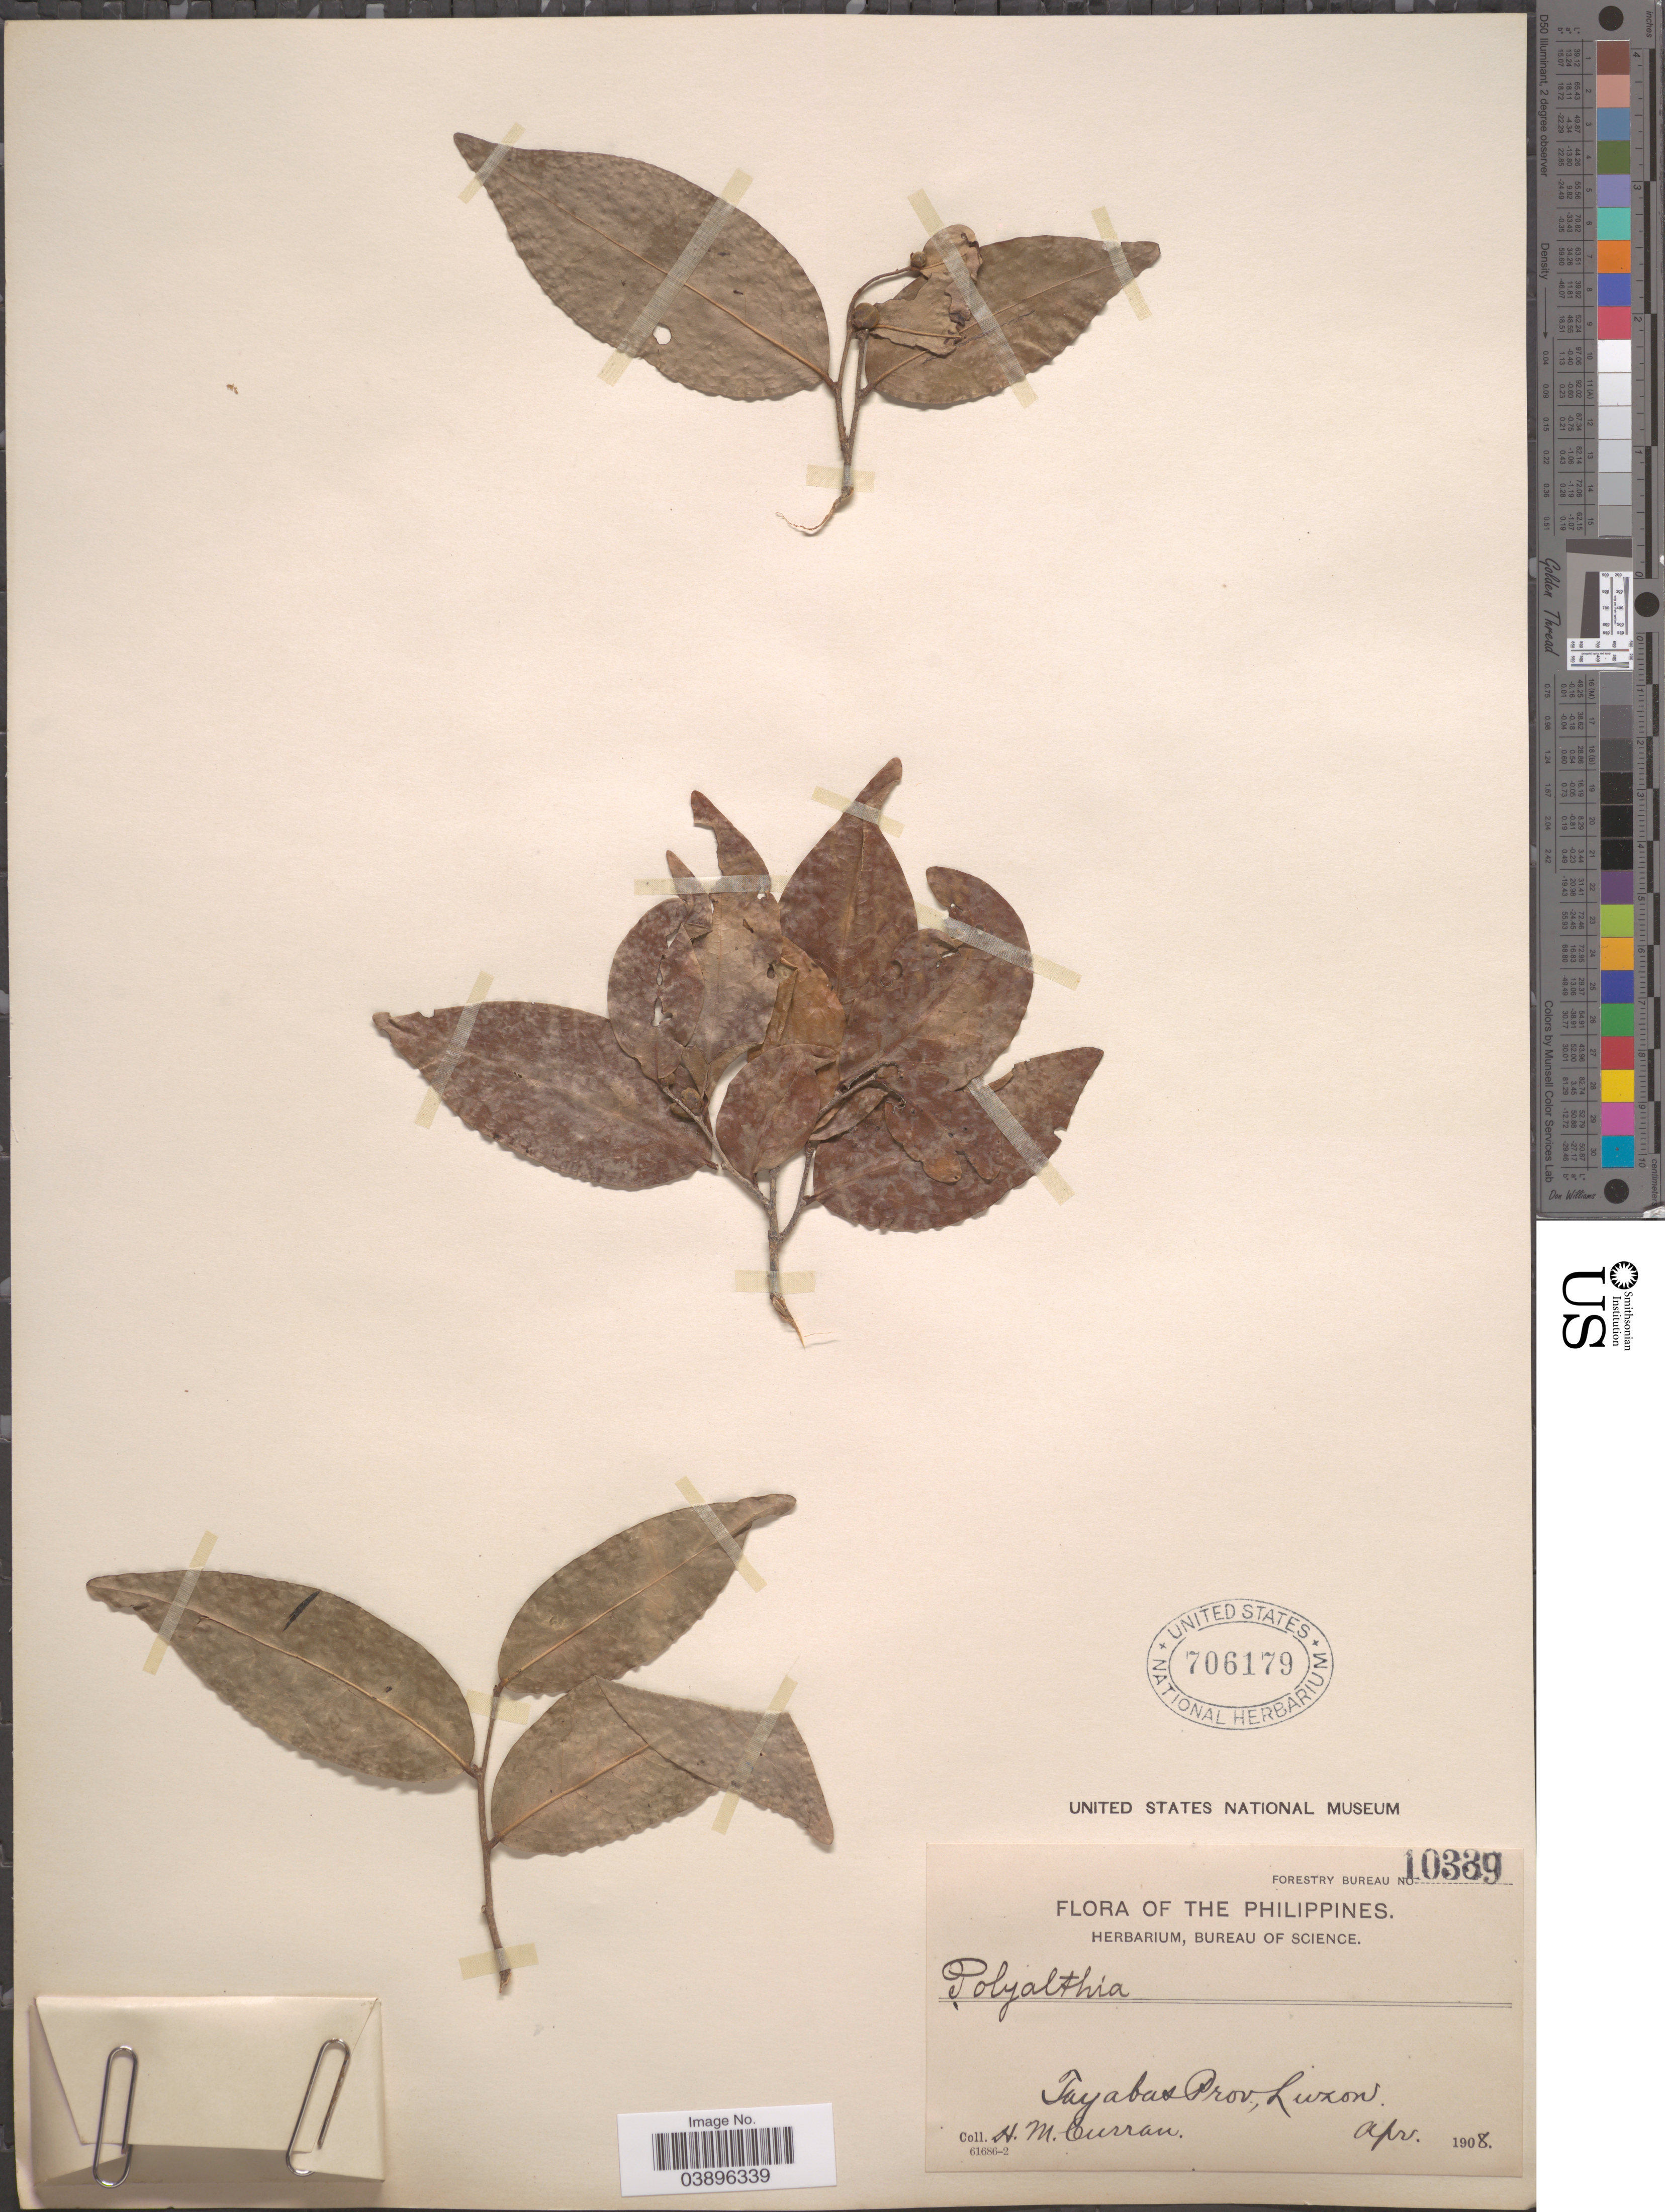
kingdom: Plantae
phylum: Tracheophyta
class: Magnoliopsida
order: Magnoliales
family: Annonaceae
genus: Polyalthia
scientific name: Polyalthia sp.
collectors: H. M. Curran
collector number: Forestry Bureau 10339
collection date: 1908-04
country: Philippines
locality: Tayabas Prov. Luzon.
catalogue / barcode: US 706179